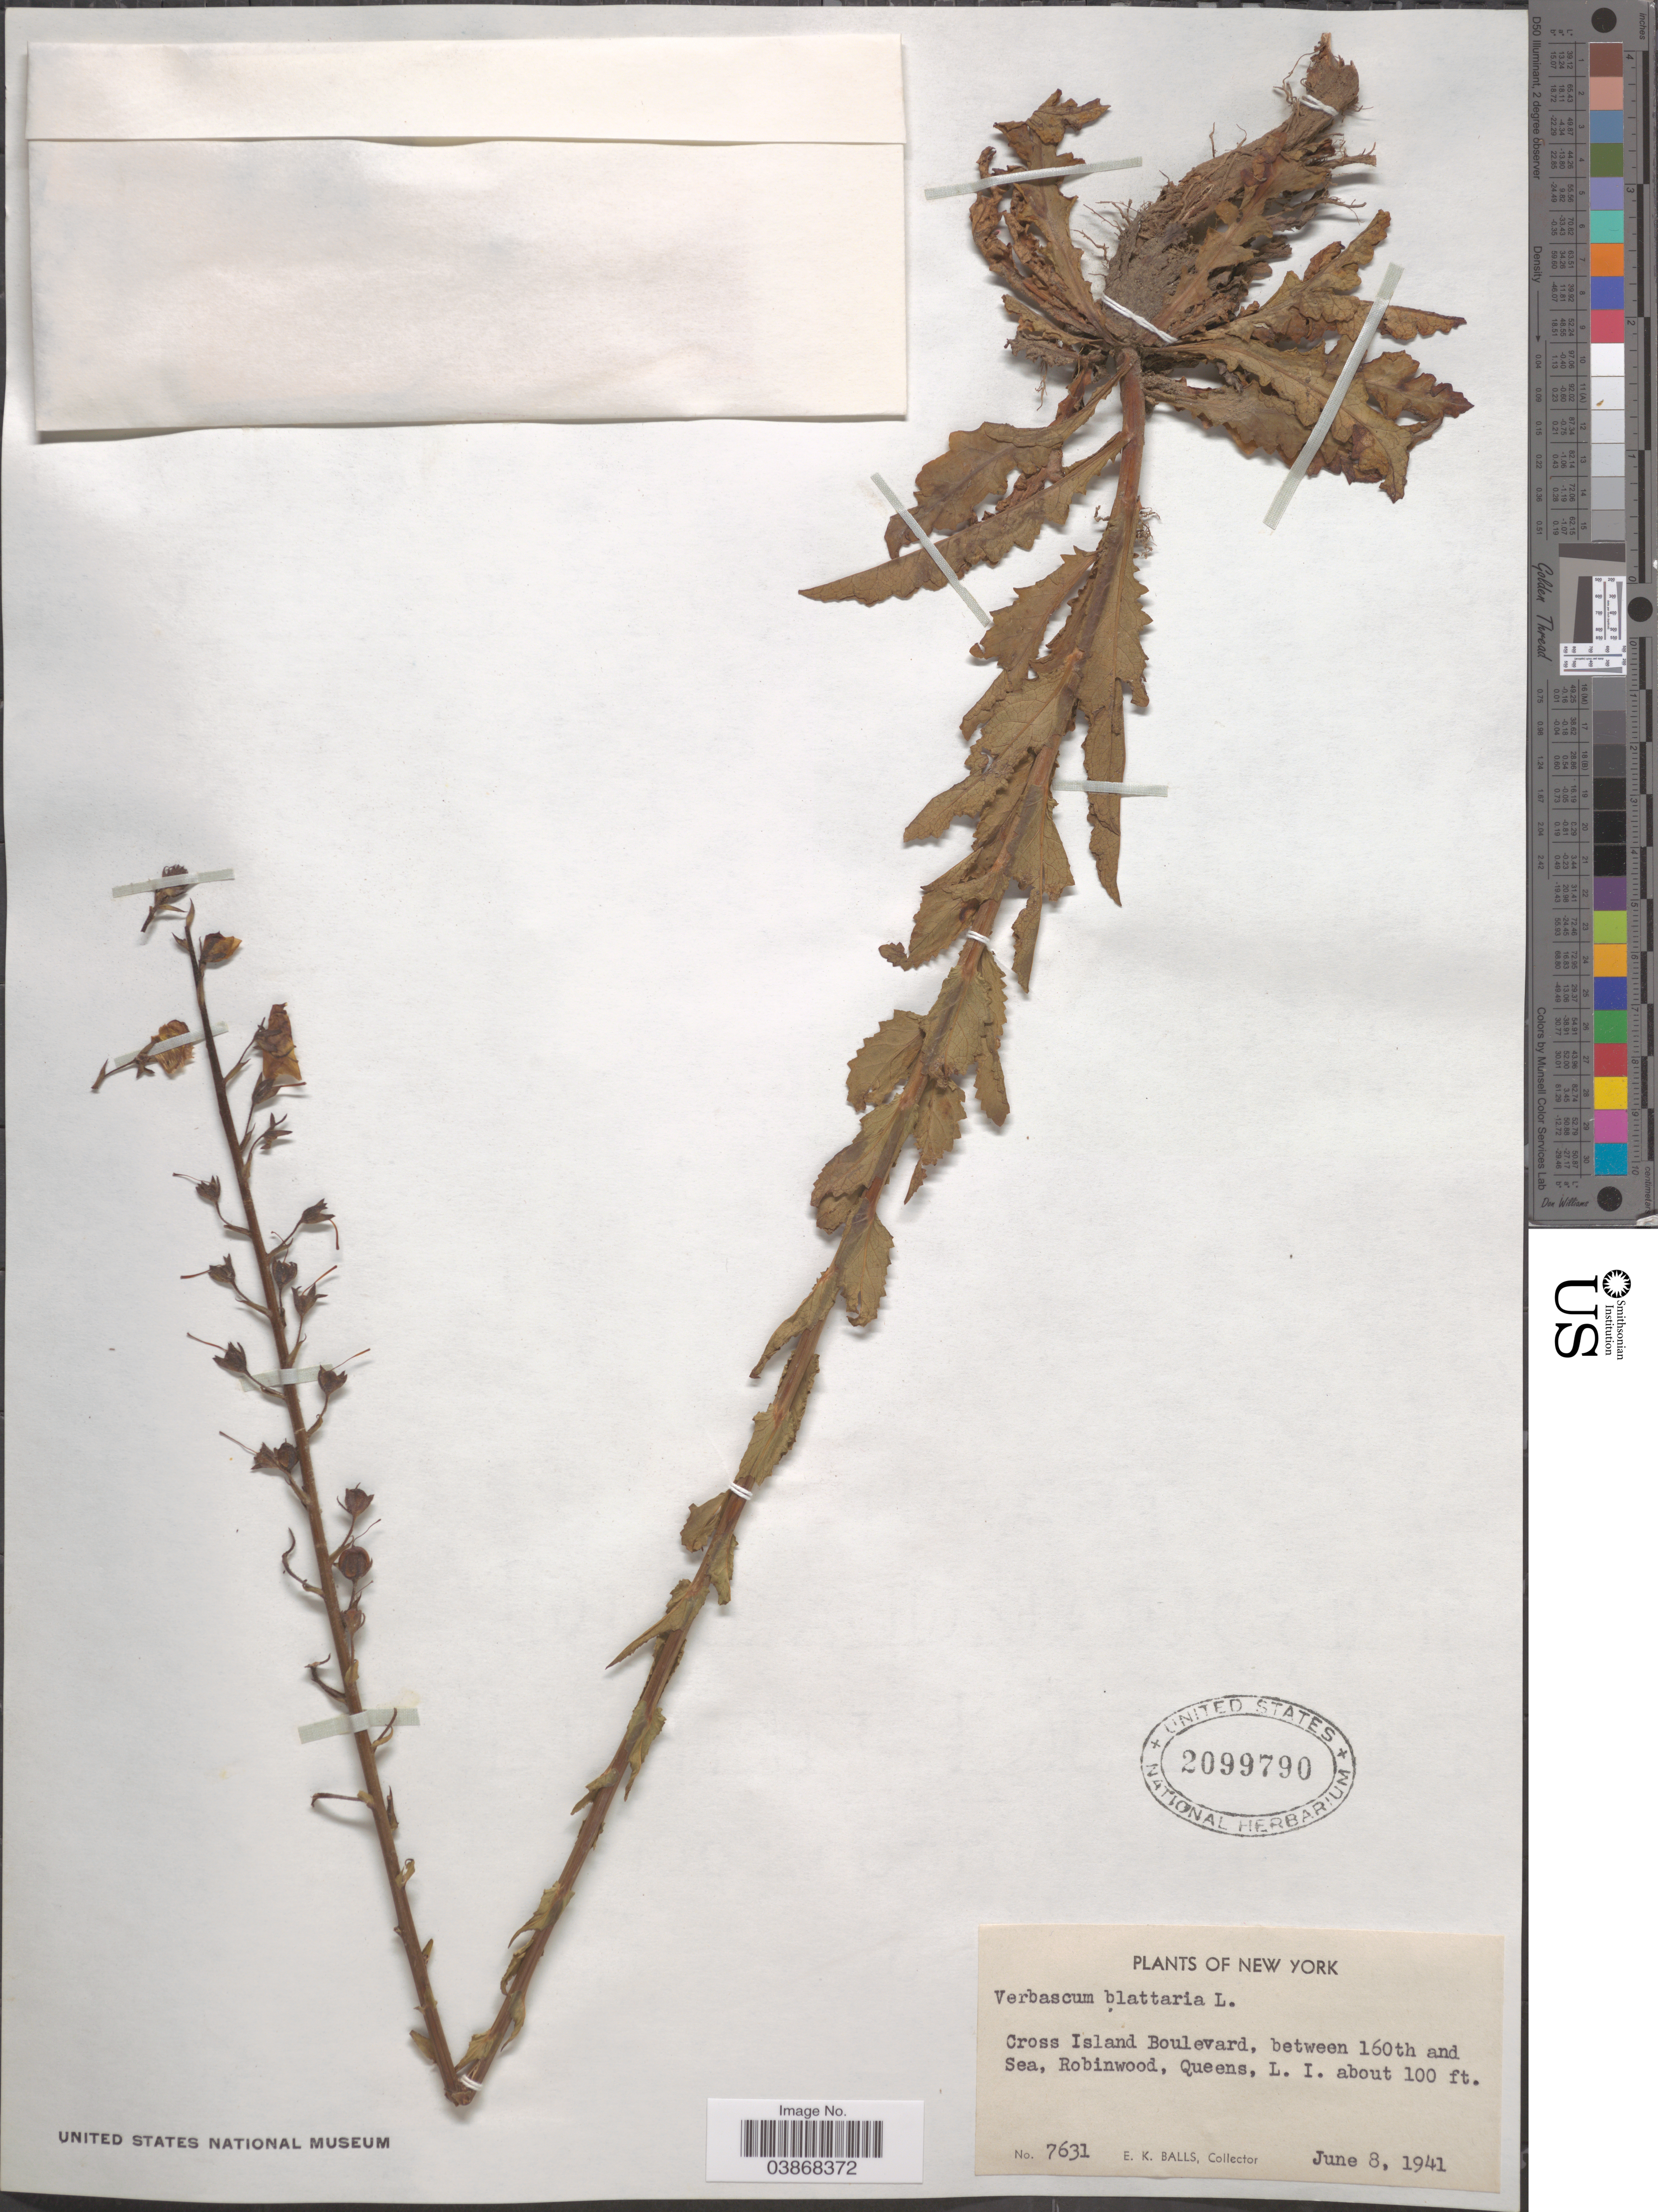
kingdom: Plantae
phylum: Tracheophyta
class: Magnoliopsida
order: Lamiales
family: Scrophulariaceae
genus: Verbascum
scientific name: Verbascum blattaria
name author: L.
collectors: E. K. Balls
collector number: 7631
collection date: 1941-06-08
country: United States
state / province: New York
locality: Cross Island Boulevard, between 160th St. Robinwood, Queens, L. I.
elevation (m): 30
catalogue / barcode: US 2099790